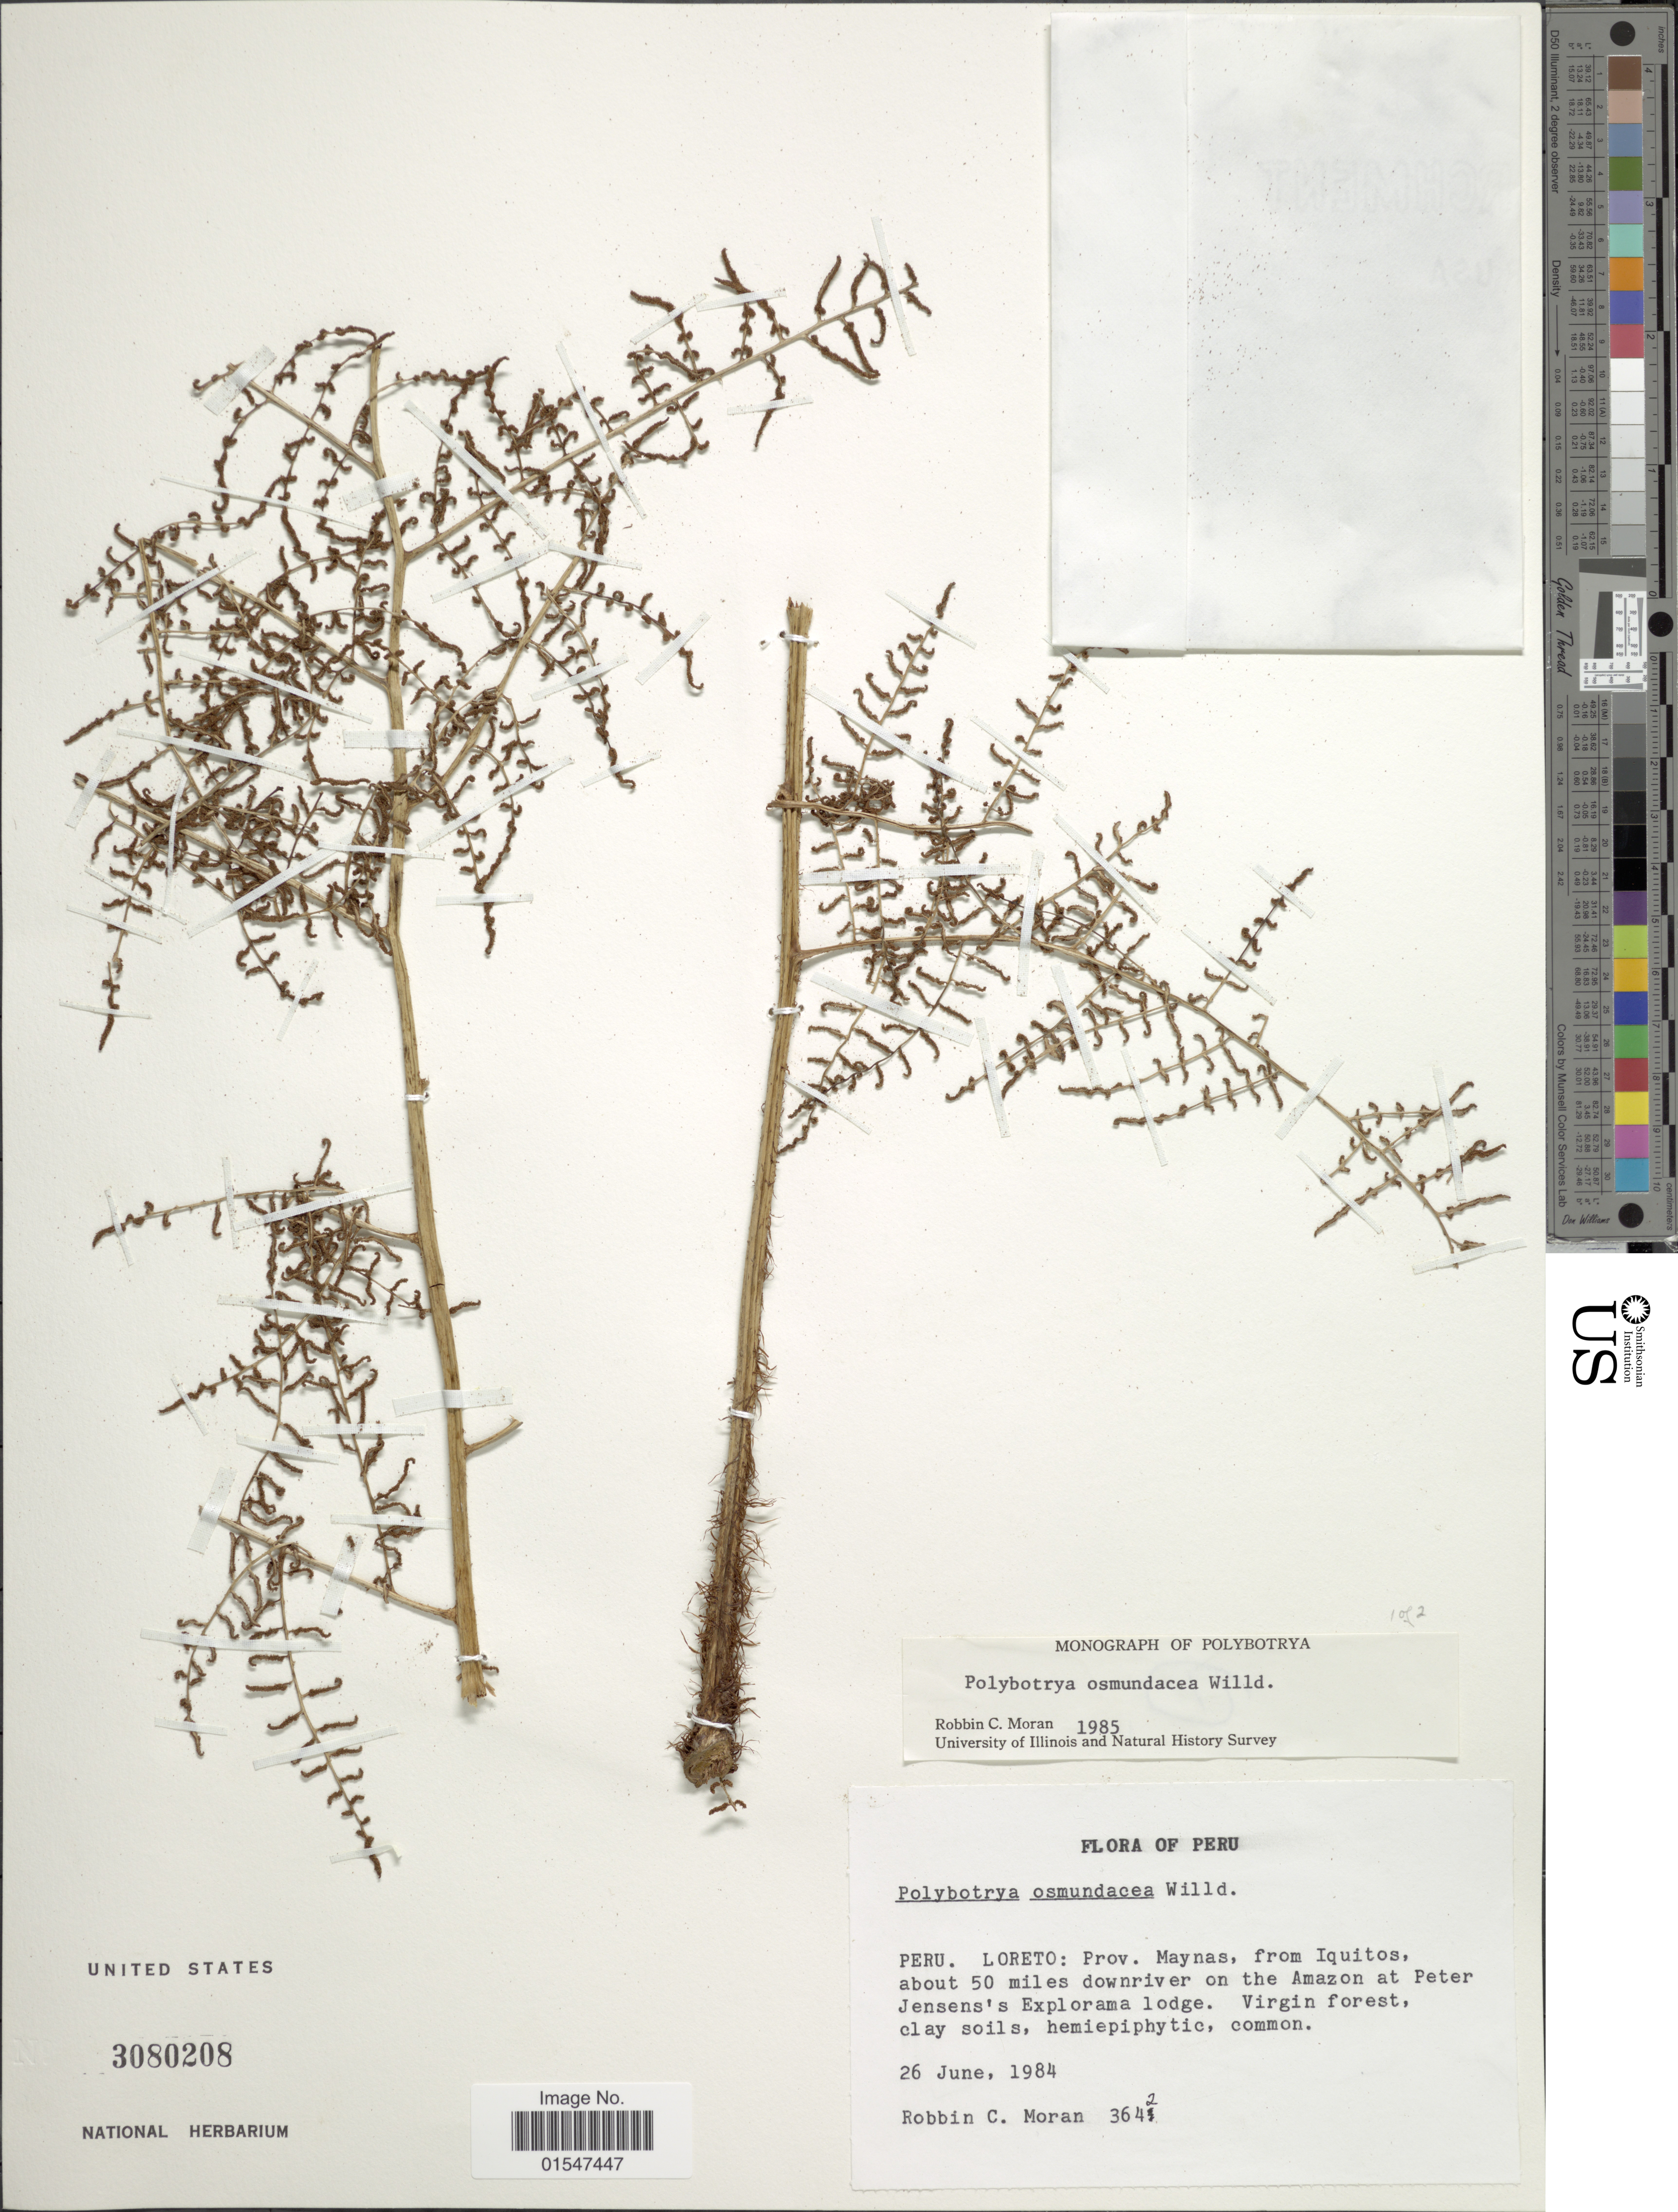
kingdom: Plantae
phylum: Tracheophyta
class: Polypodiopsida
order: Polypodiales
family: Dryopteridaceae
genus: Polybotrya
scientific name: Polybotrya osmundacea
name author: Humb. & Bonpl. ex Willd.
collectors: R. C. Moran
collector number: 3642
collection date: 1984-06-26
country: Peru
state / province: Loreto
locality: Prov. Maynas, from Iquitos about 50 miles downriver on the Amazon as Peter Jensen's Explorama lodge.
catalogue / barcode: US 3080208